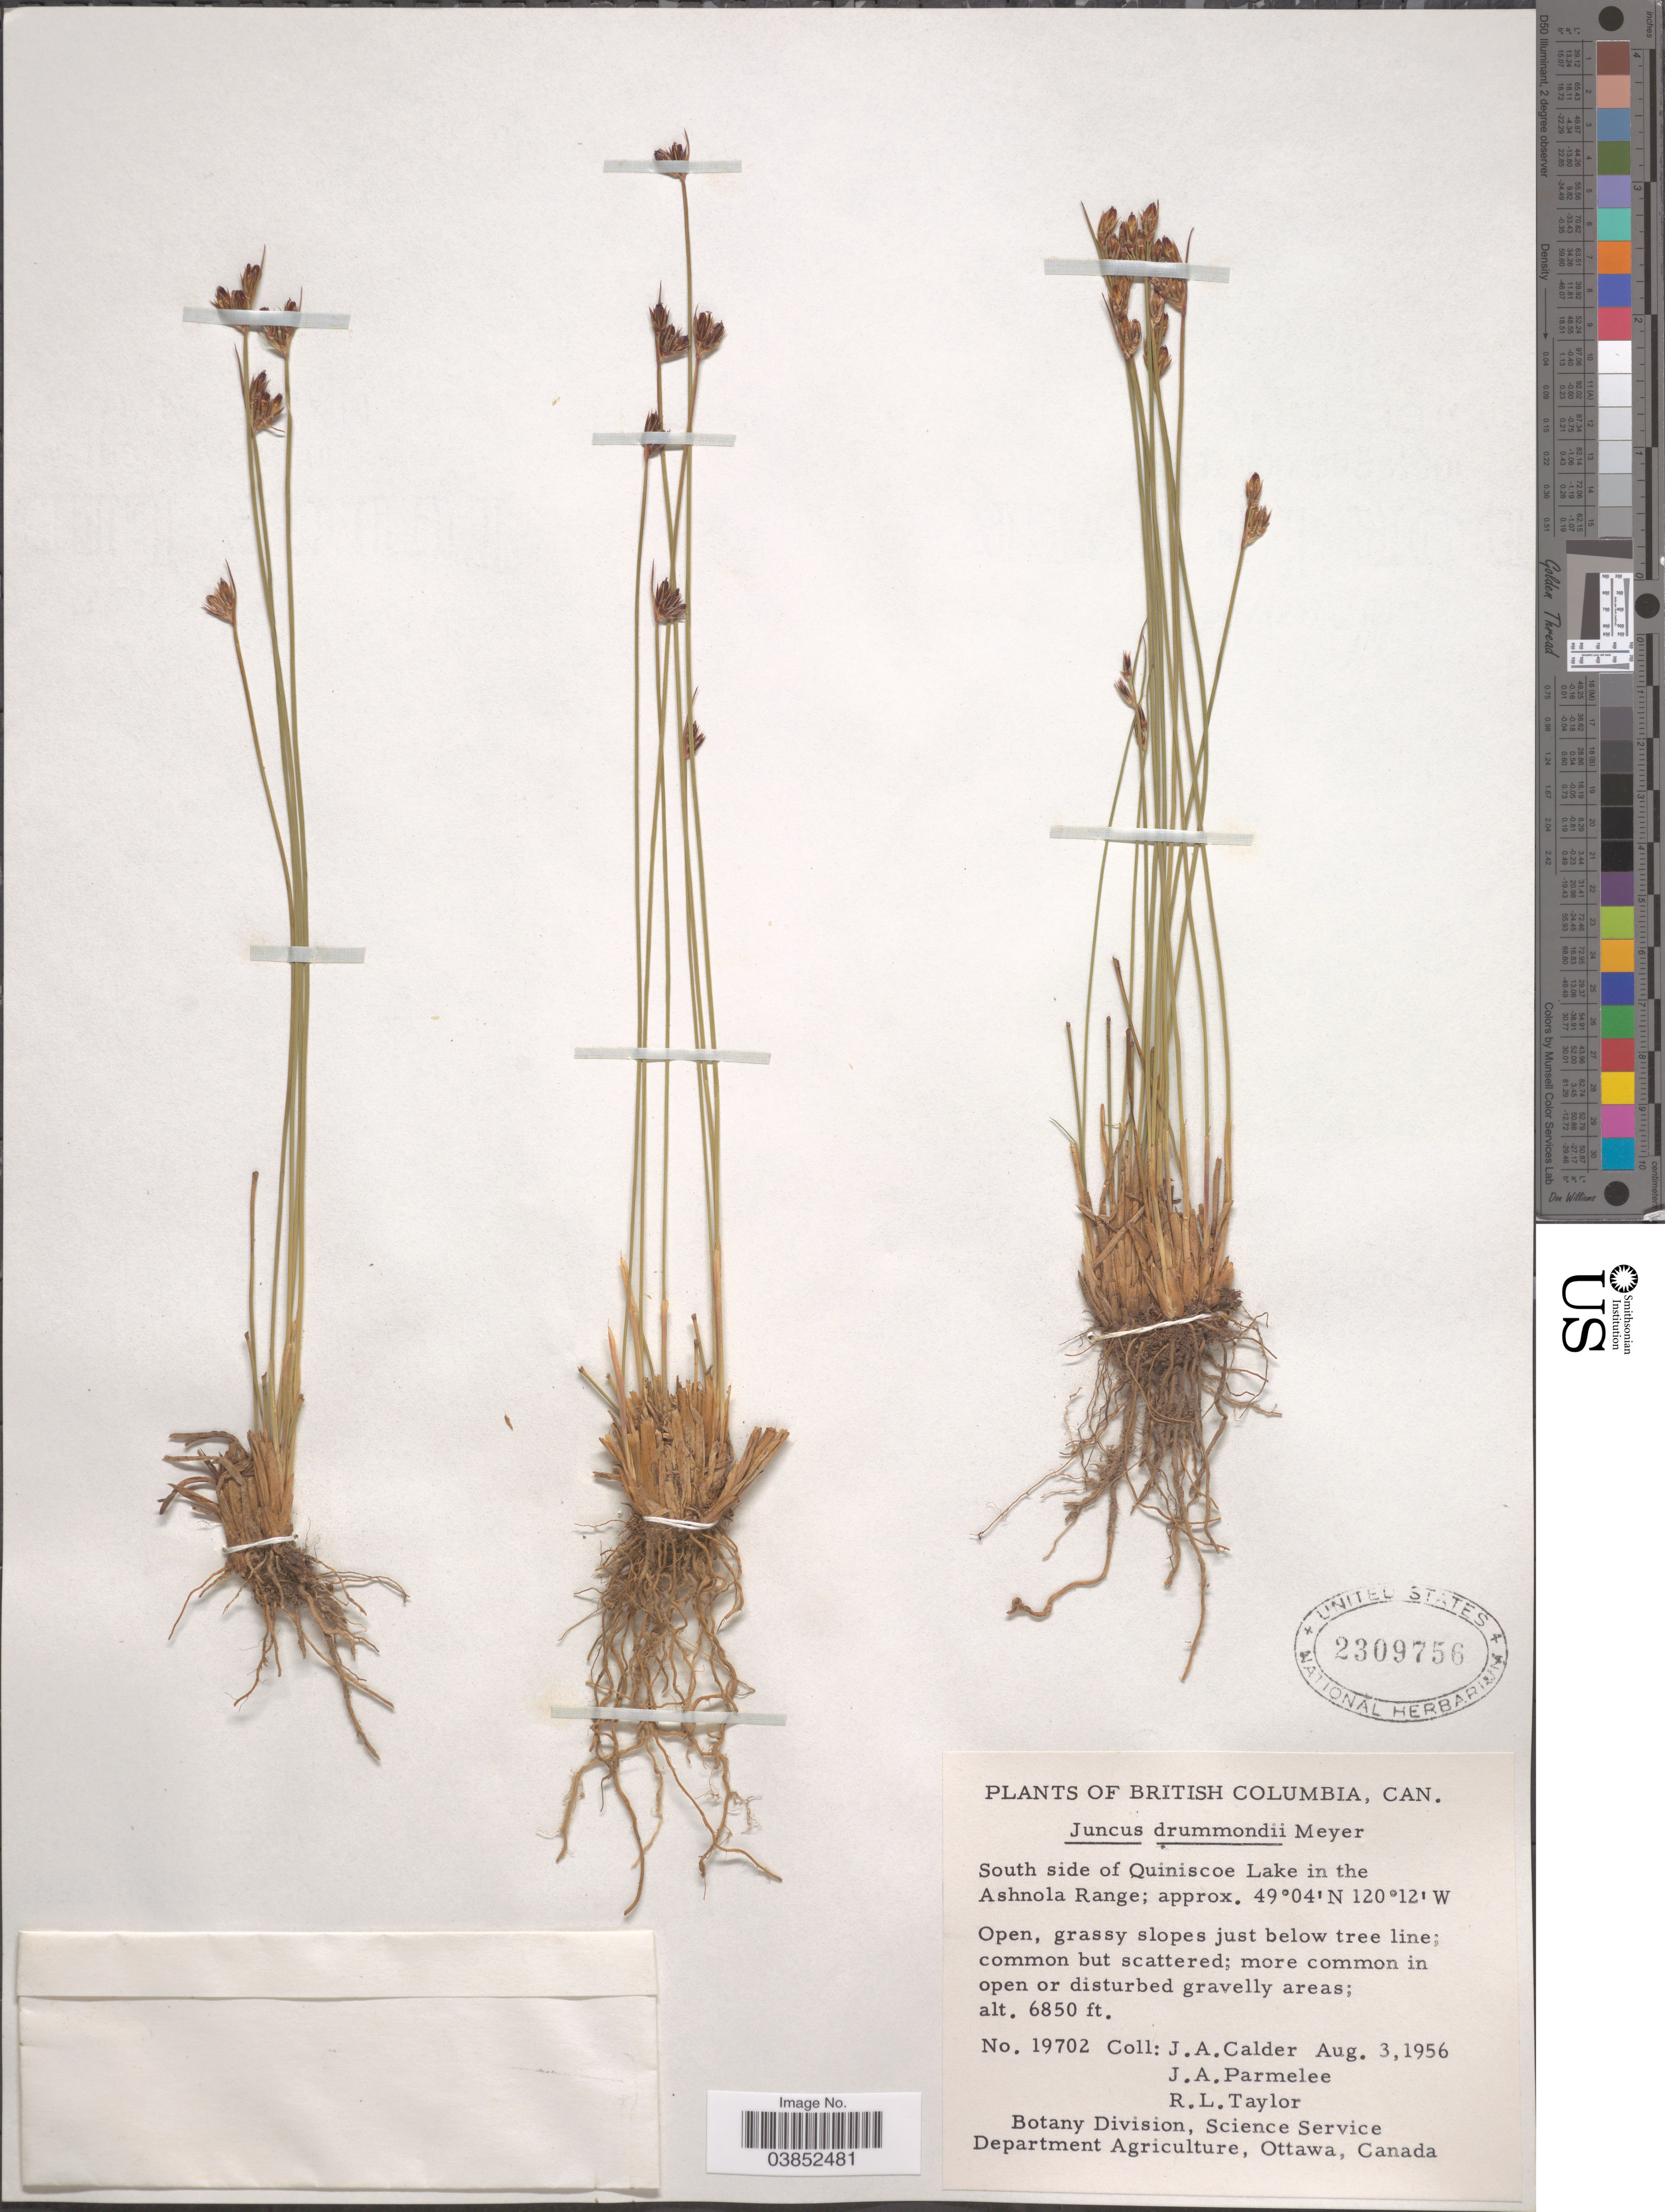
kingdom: Plantae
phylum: Tracheophyta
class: Liliopsida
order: Poales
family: Juncaceae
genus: Juncus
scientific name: Juncus drummondii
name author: E. Mey.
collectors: J. A. Calder, J. A. Parmelee & R. Taylor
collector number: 19702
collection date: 1956-08-03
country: Canada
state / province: British Columbia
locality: South side of Quiniscoe Lake in the Ashnola Range.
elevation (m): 2088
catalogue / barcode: US 2309756